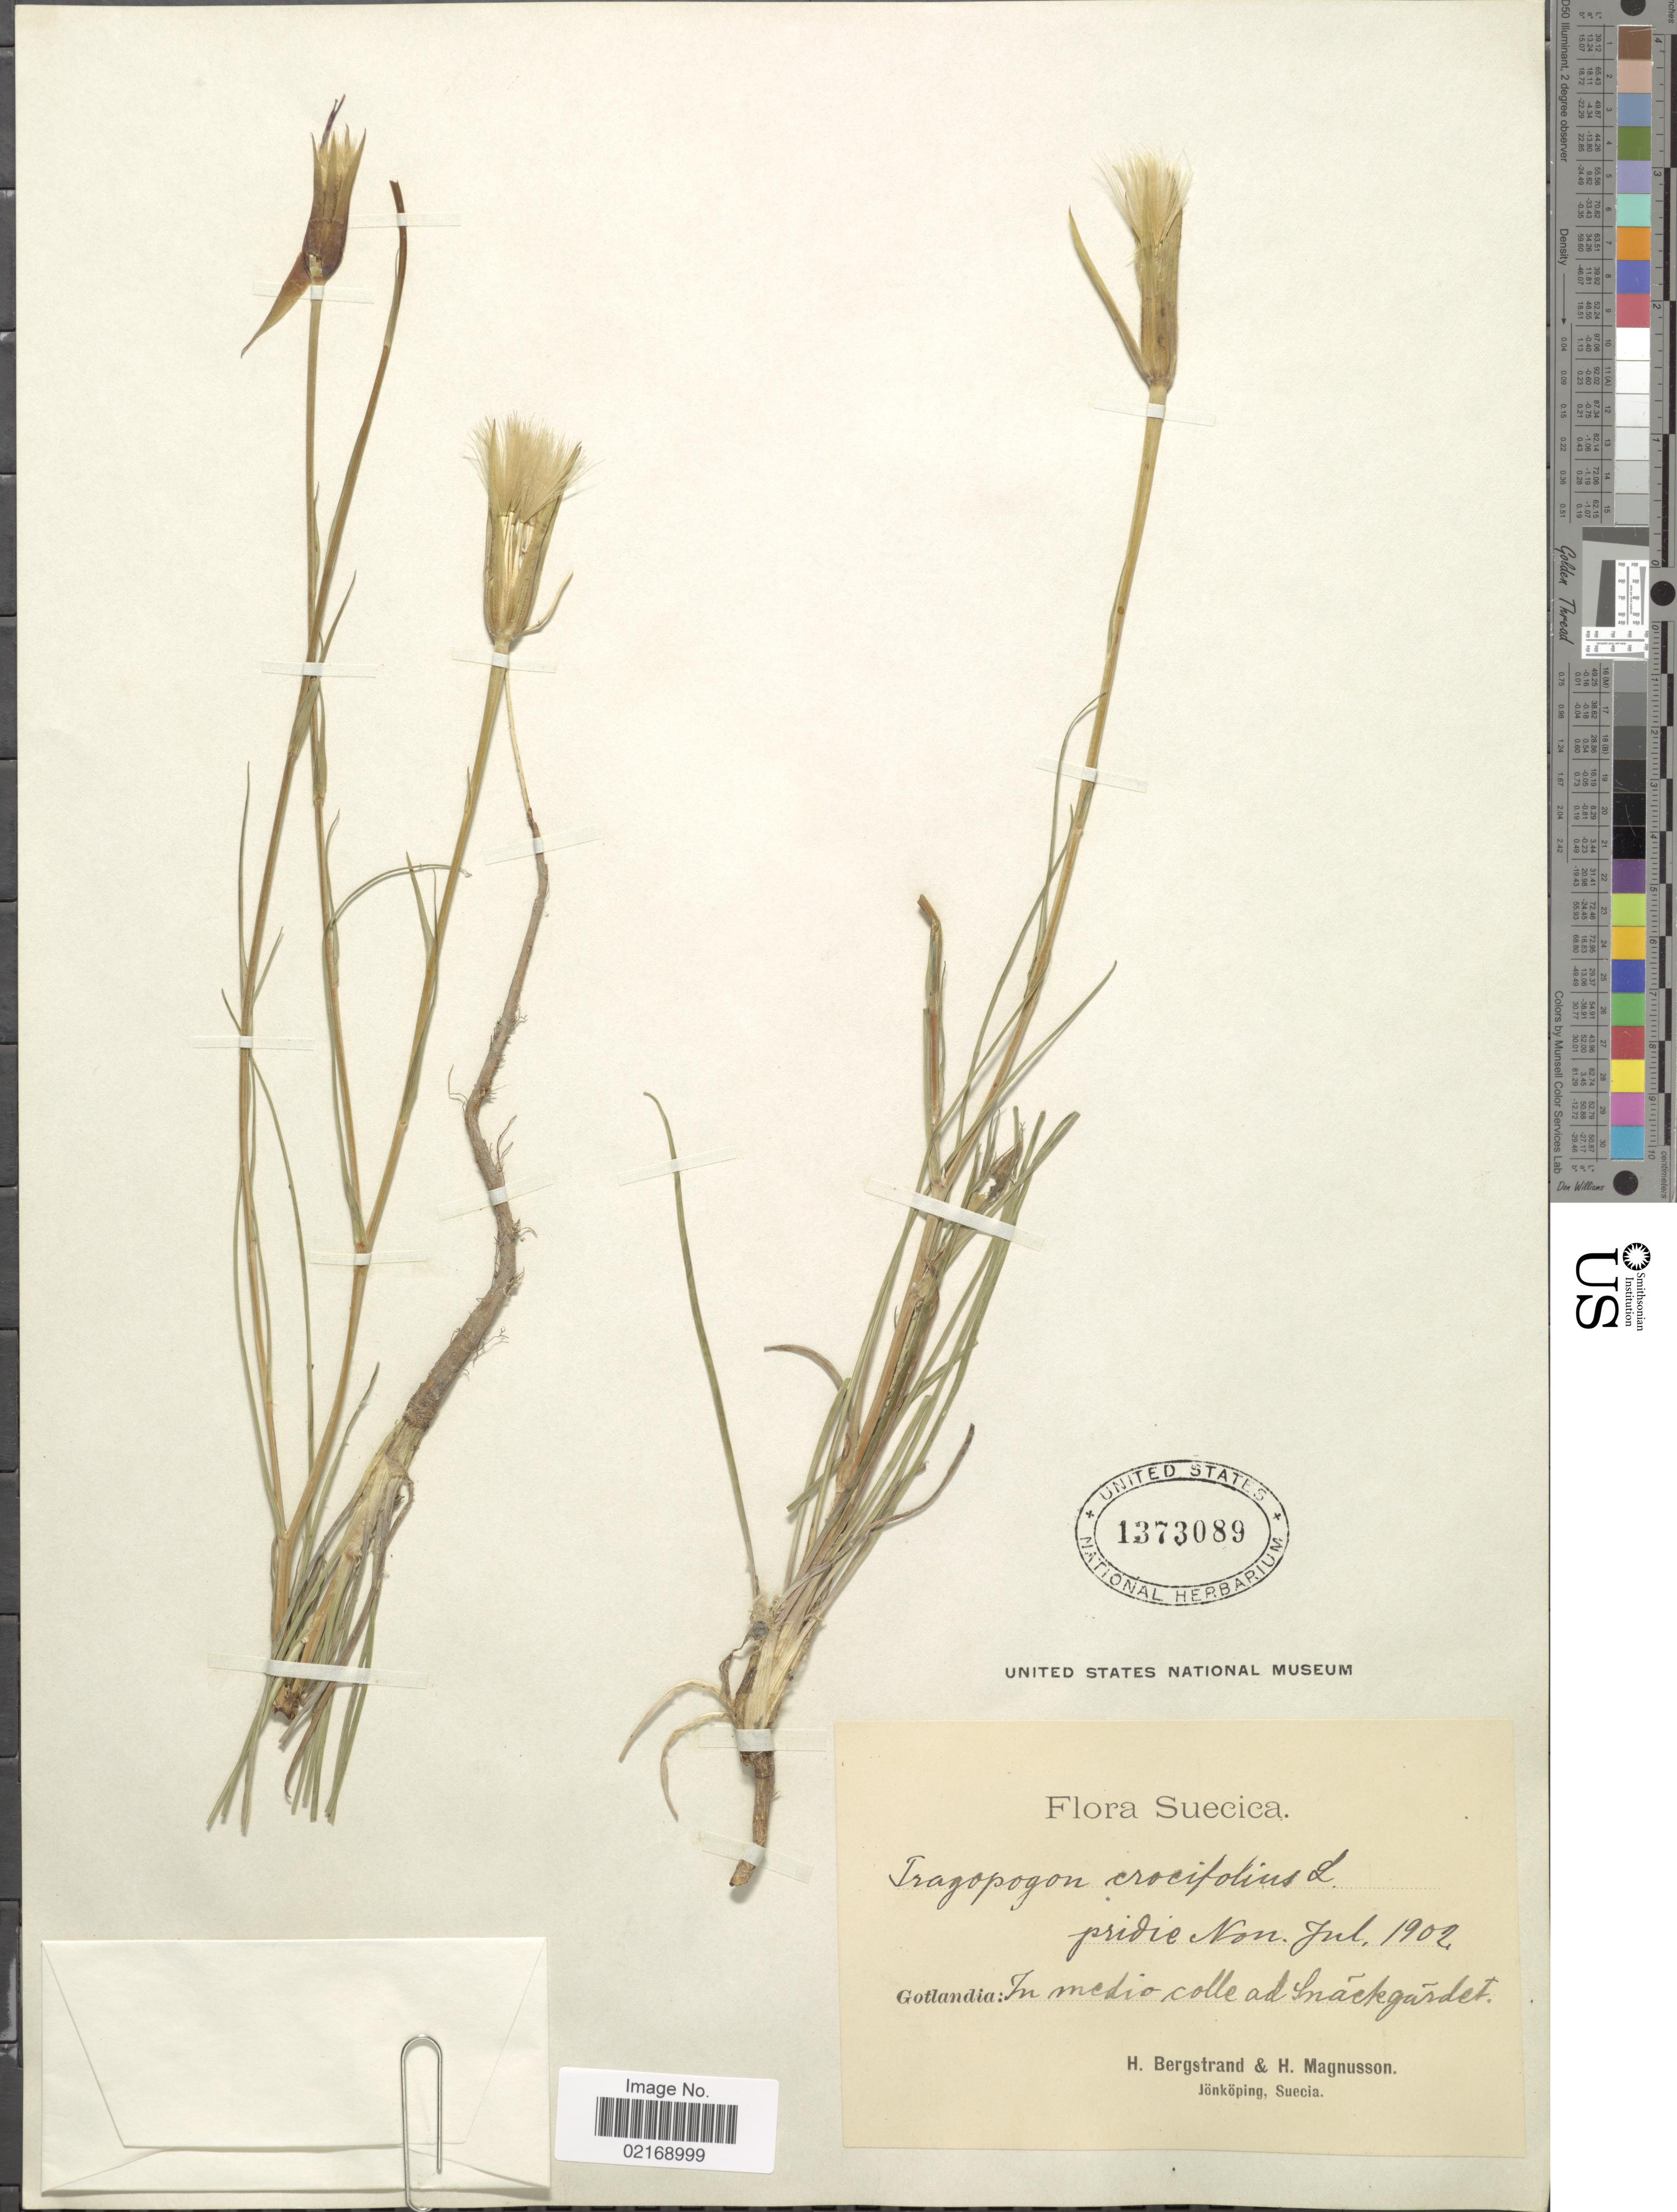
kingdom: Plantae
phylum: Tracheophyta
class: Magnoliopsida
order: Asterales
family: Asteraceae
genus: Tragopogon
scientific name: Tragopogon crocifolius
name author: L.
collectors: H. Bergstrand & H. Magnusson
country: Sweden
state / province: Gotland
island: Gotland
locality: Suecica. Gotlandia: In medio colle ad Snäckgärdet.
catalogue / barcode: US 1373089